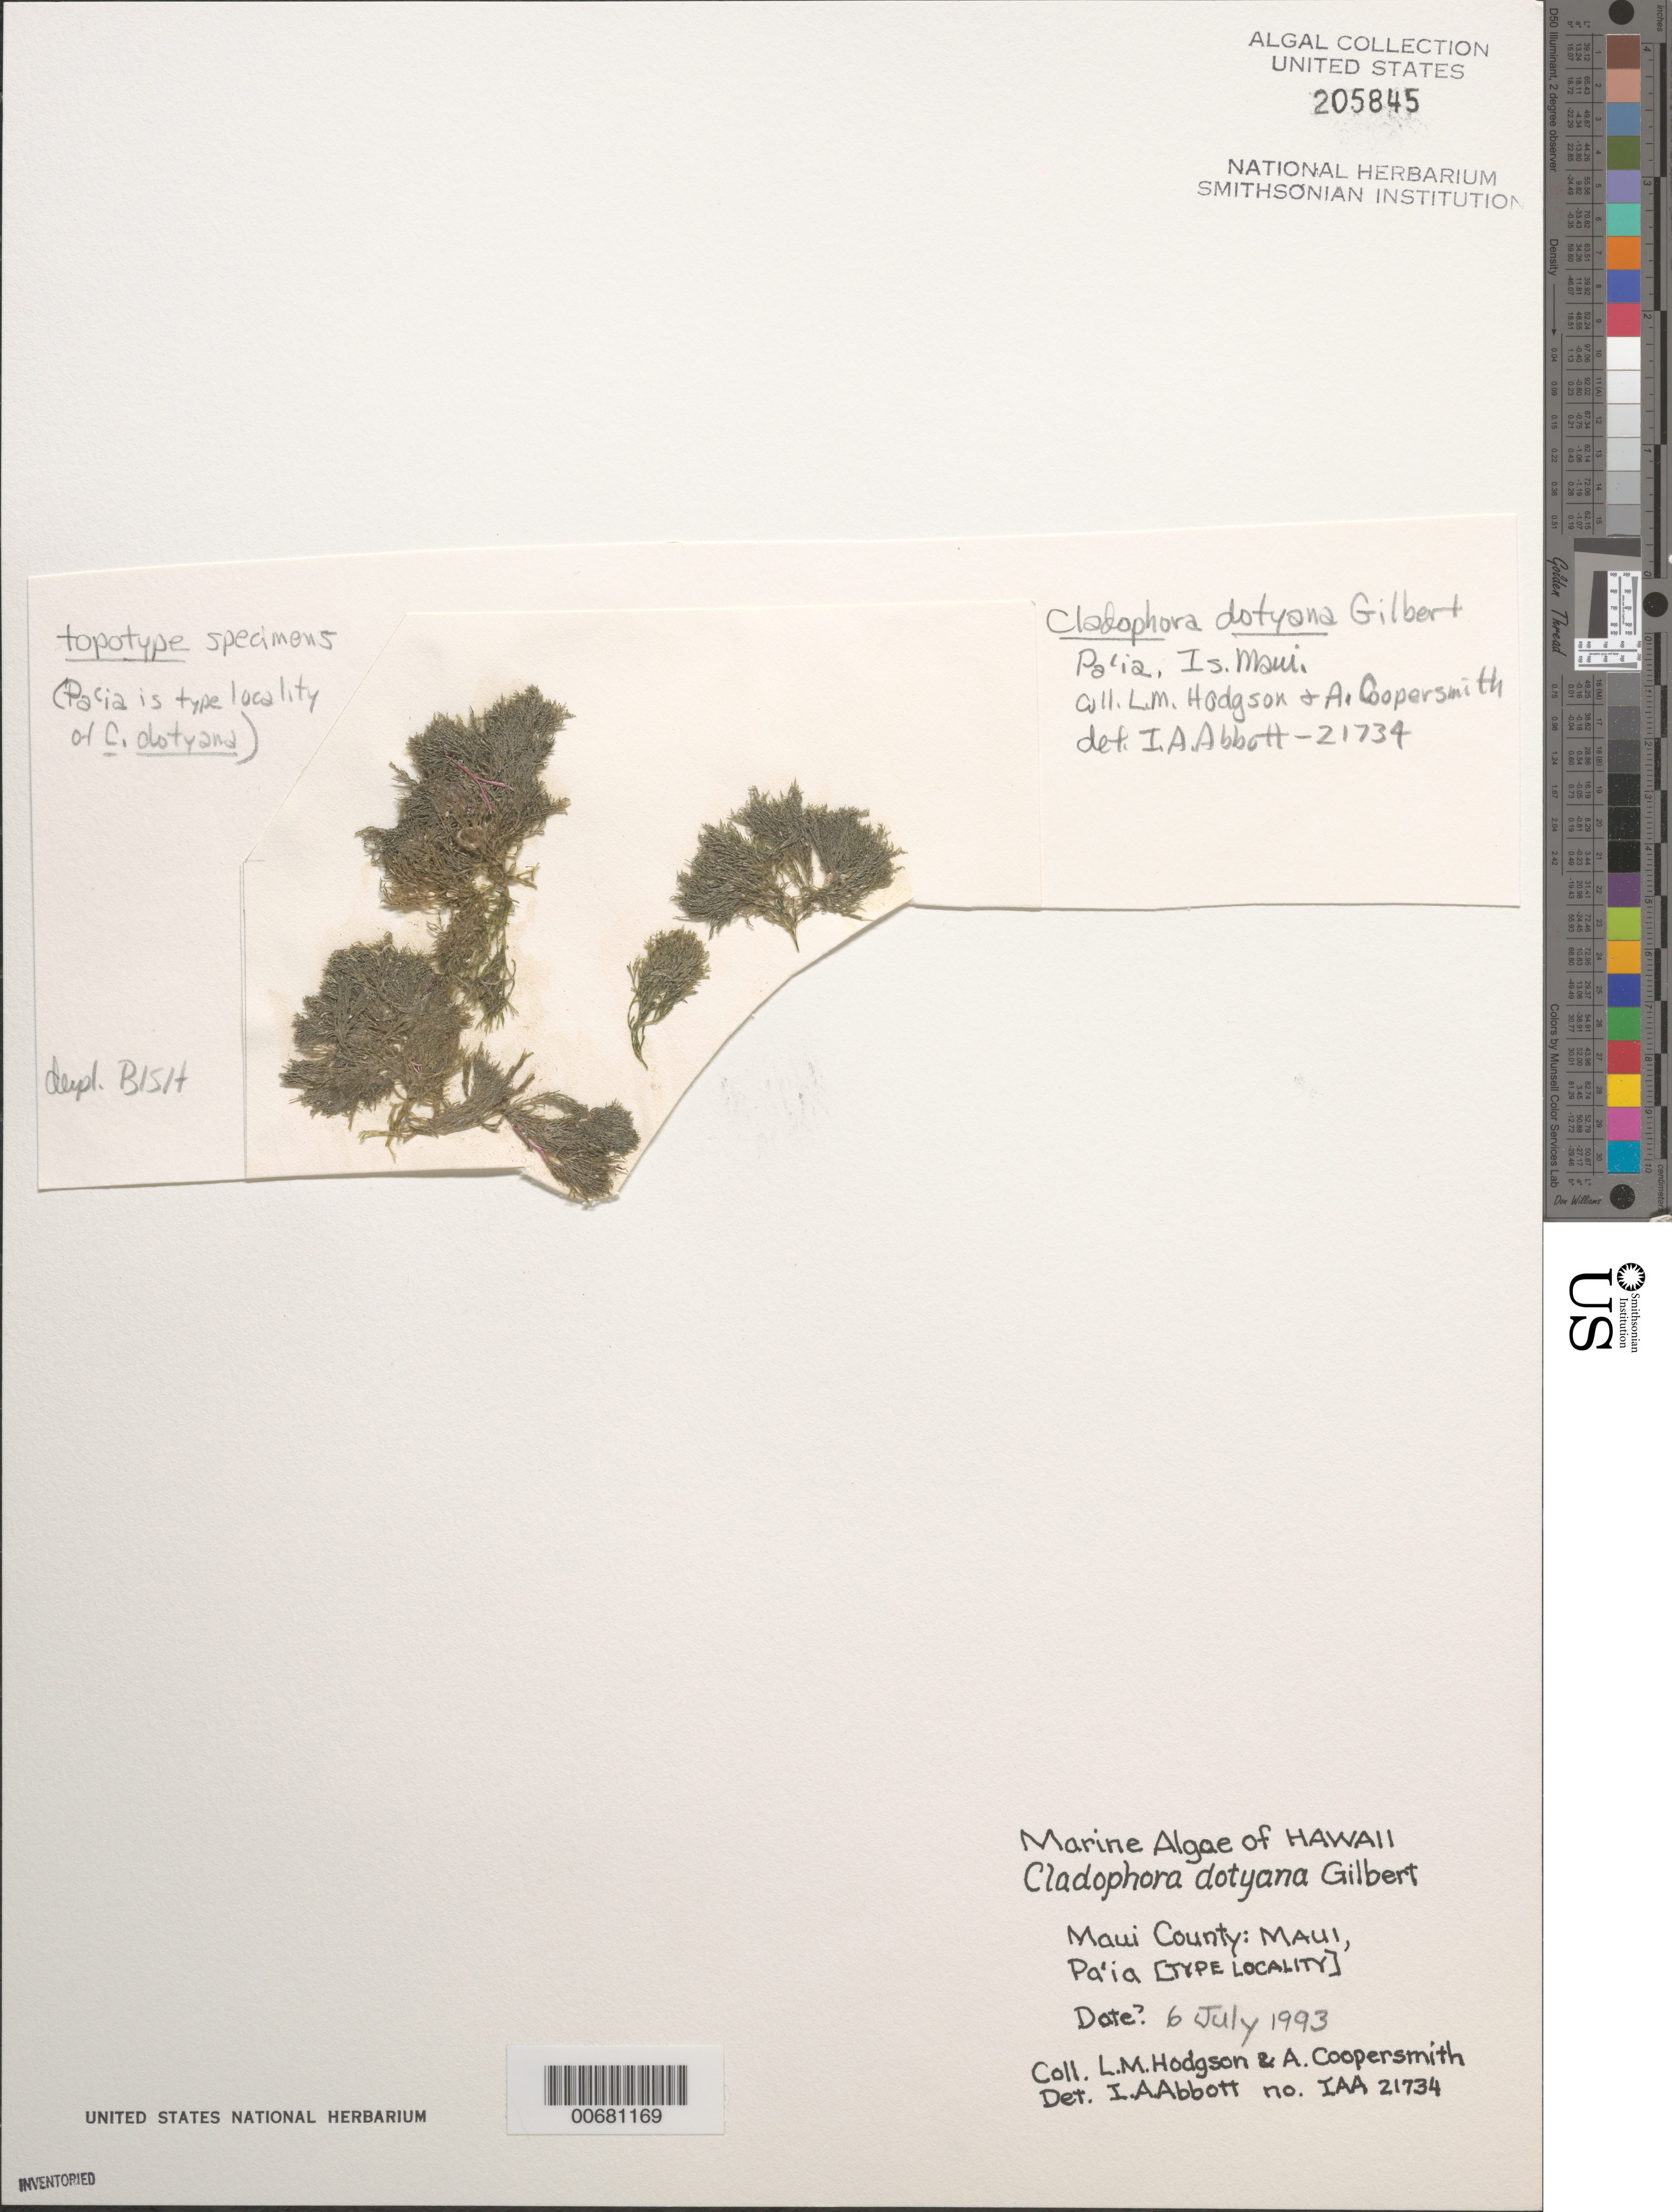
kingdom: Plantae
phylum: Chlorophyta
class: Ulvophyceae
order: Cladophorales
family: Cladophoraceae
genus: Lychaete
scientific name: Lychaete dotyana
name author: (W.J. Gilbert) M.J. Wynne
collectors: L. M. Hodgson & A. Coopersmith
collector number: IAA 21734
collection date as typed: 06 Jul 1993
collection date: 1993-07-06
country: United States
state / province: Hawaii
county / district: Maui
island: Maui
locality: Pa'ia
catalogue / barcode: US 205845